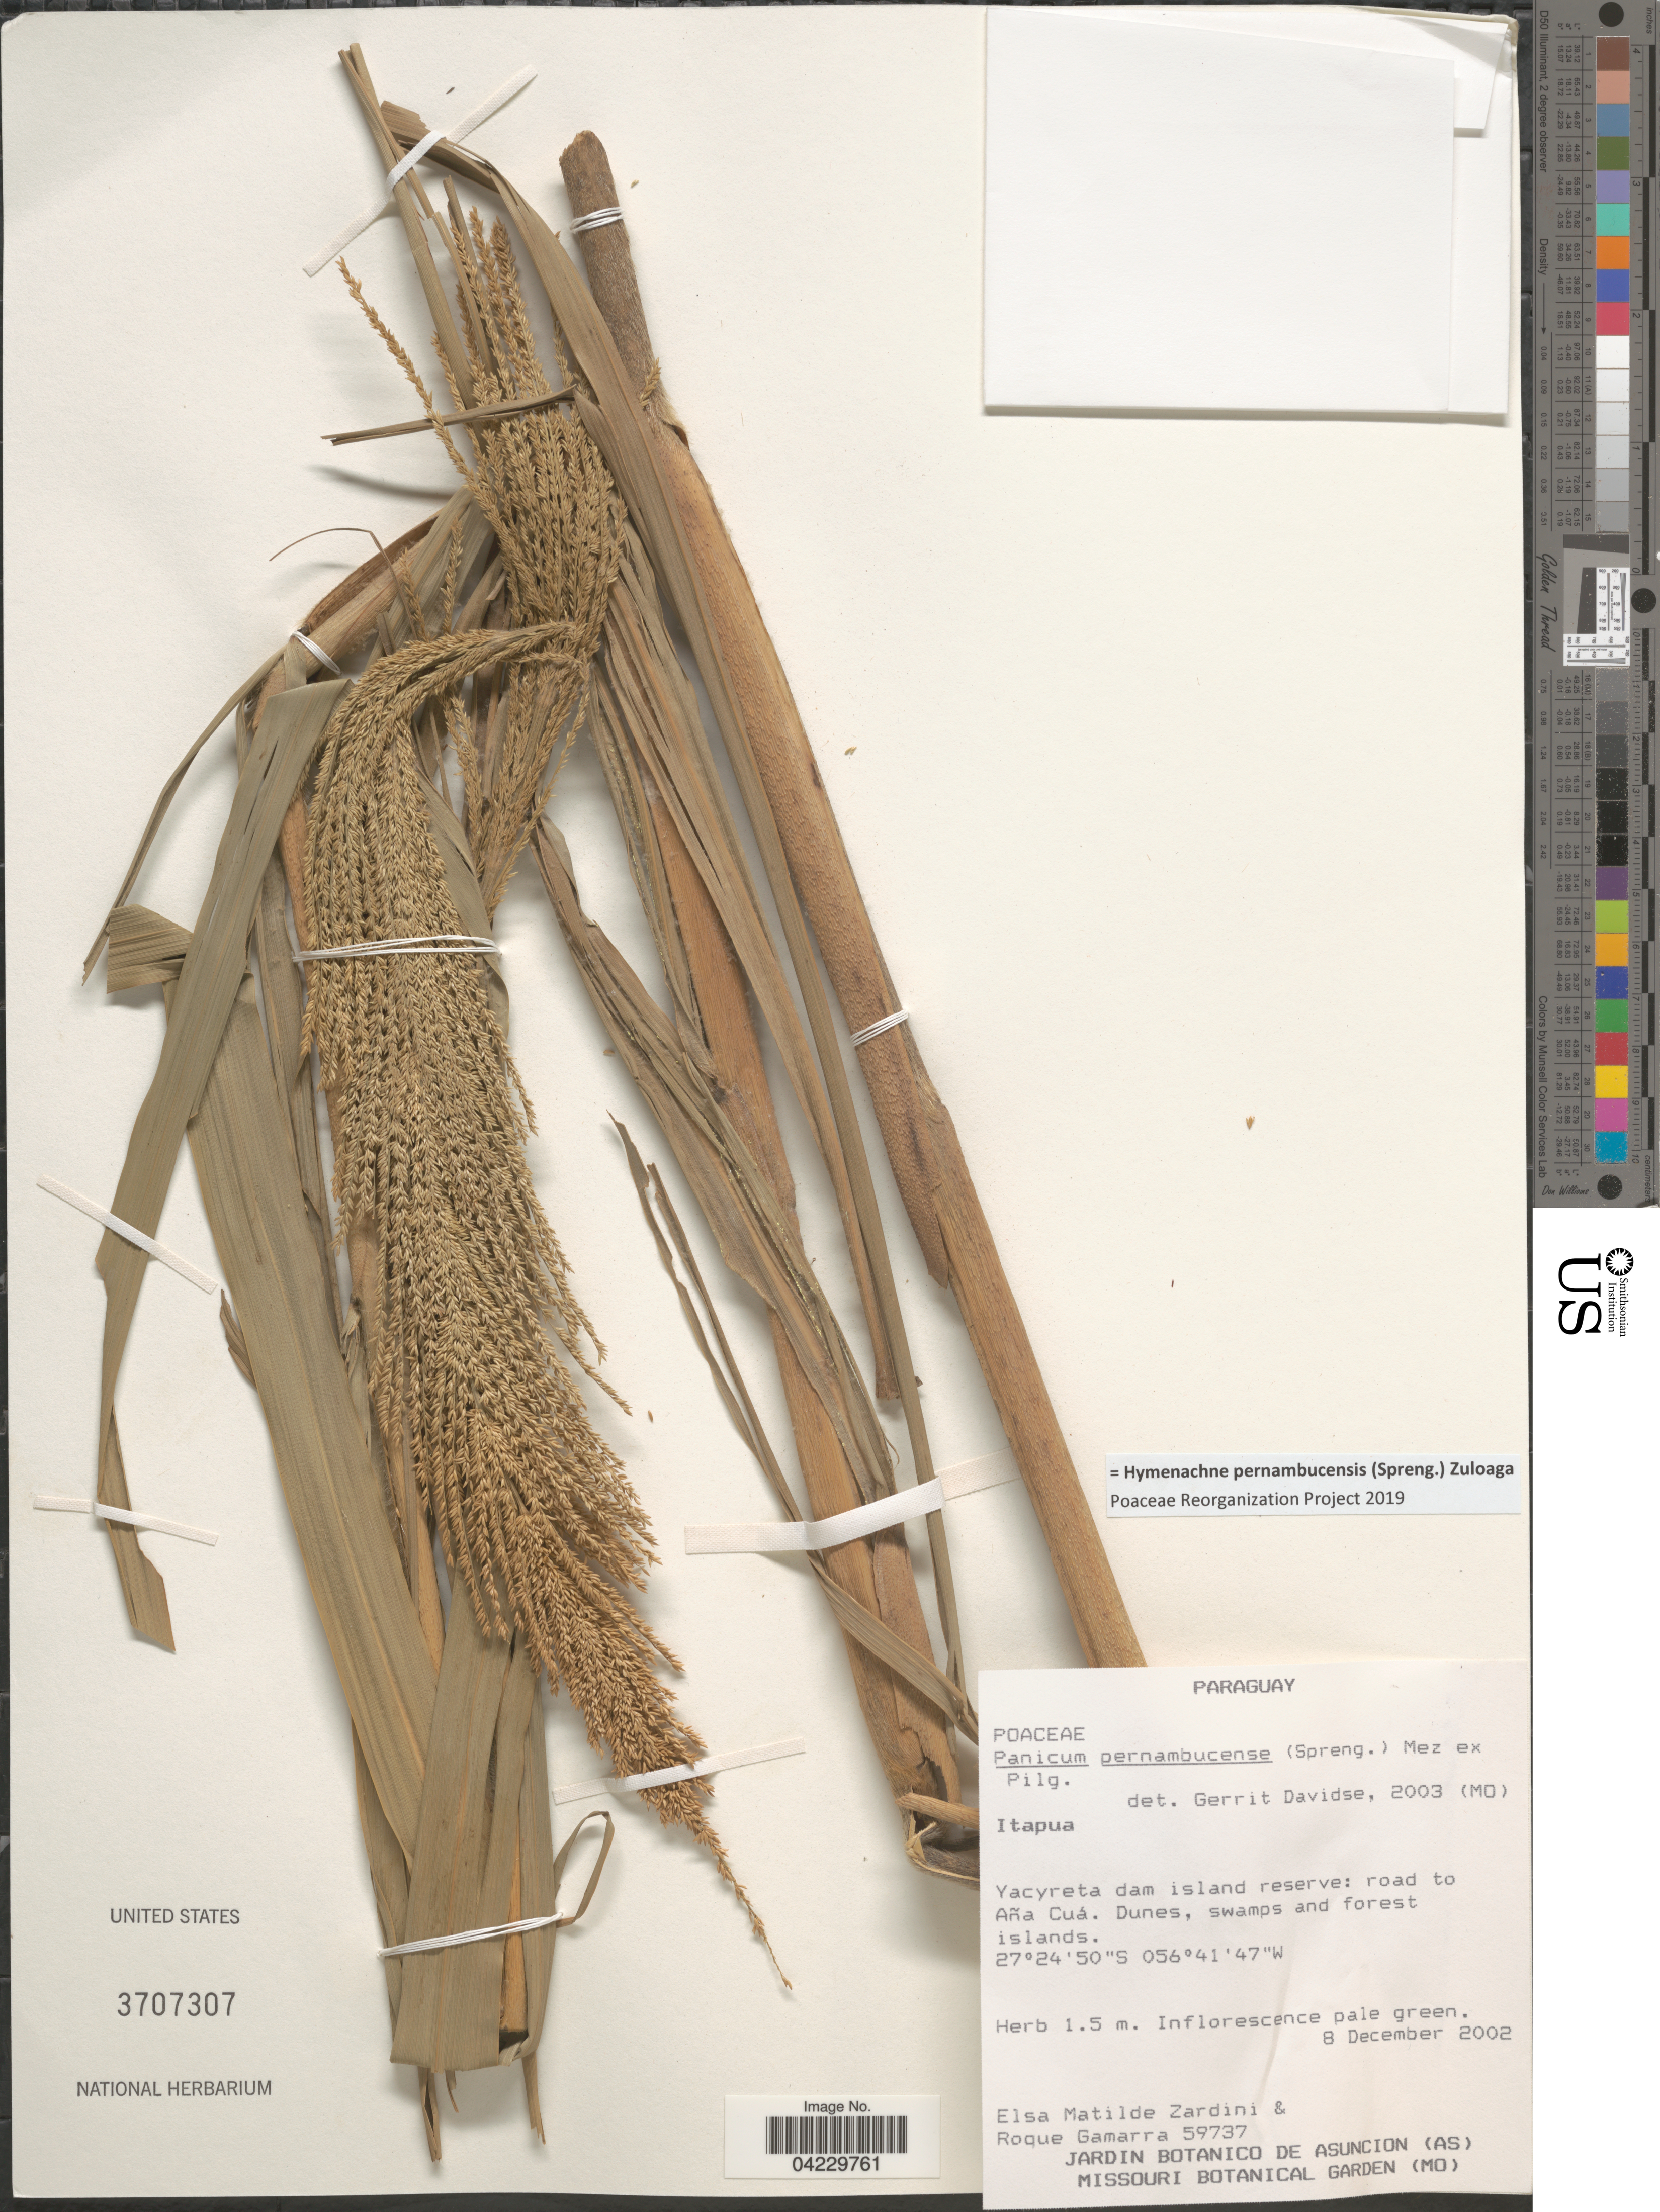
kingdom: Plantae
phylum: Tracheophyta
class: Liliopsida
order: Poales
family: Poaceae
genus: Hymenachne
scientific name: Hymenachne pernambucensis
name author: (Spreng.) Zuloaga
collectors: E. M. Zardini & R. Gamarra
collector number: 59737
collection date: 2002-12-08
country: Paraguay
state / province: Itapua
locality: Yacyreta dam island reserve: road to Aña Cuá. Dunes, swamps and forest islands.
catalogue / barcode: US 3707307